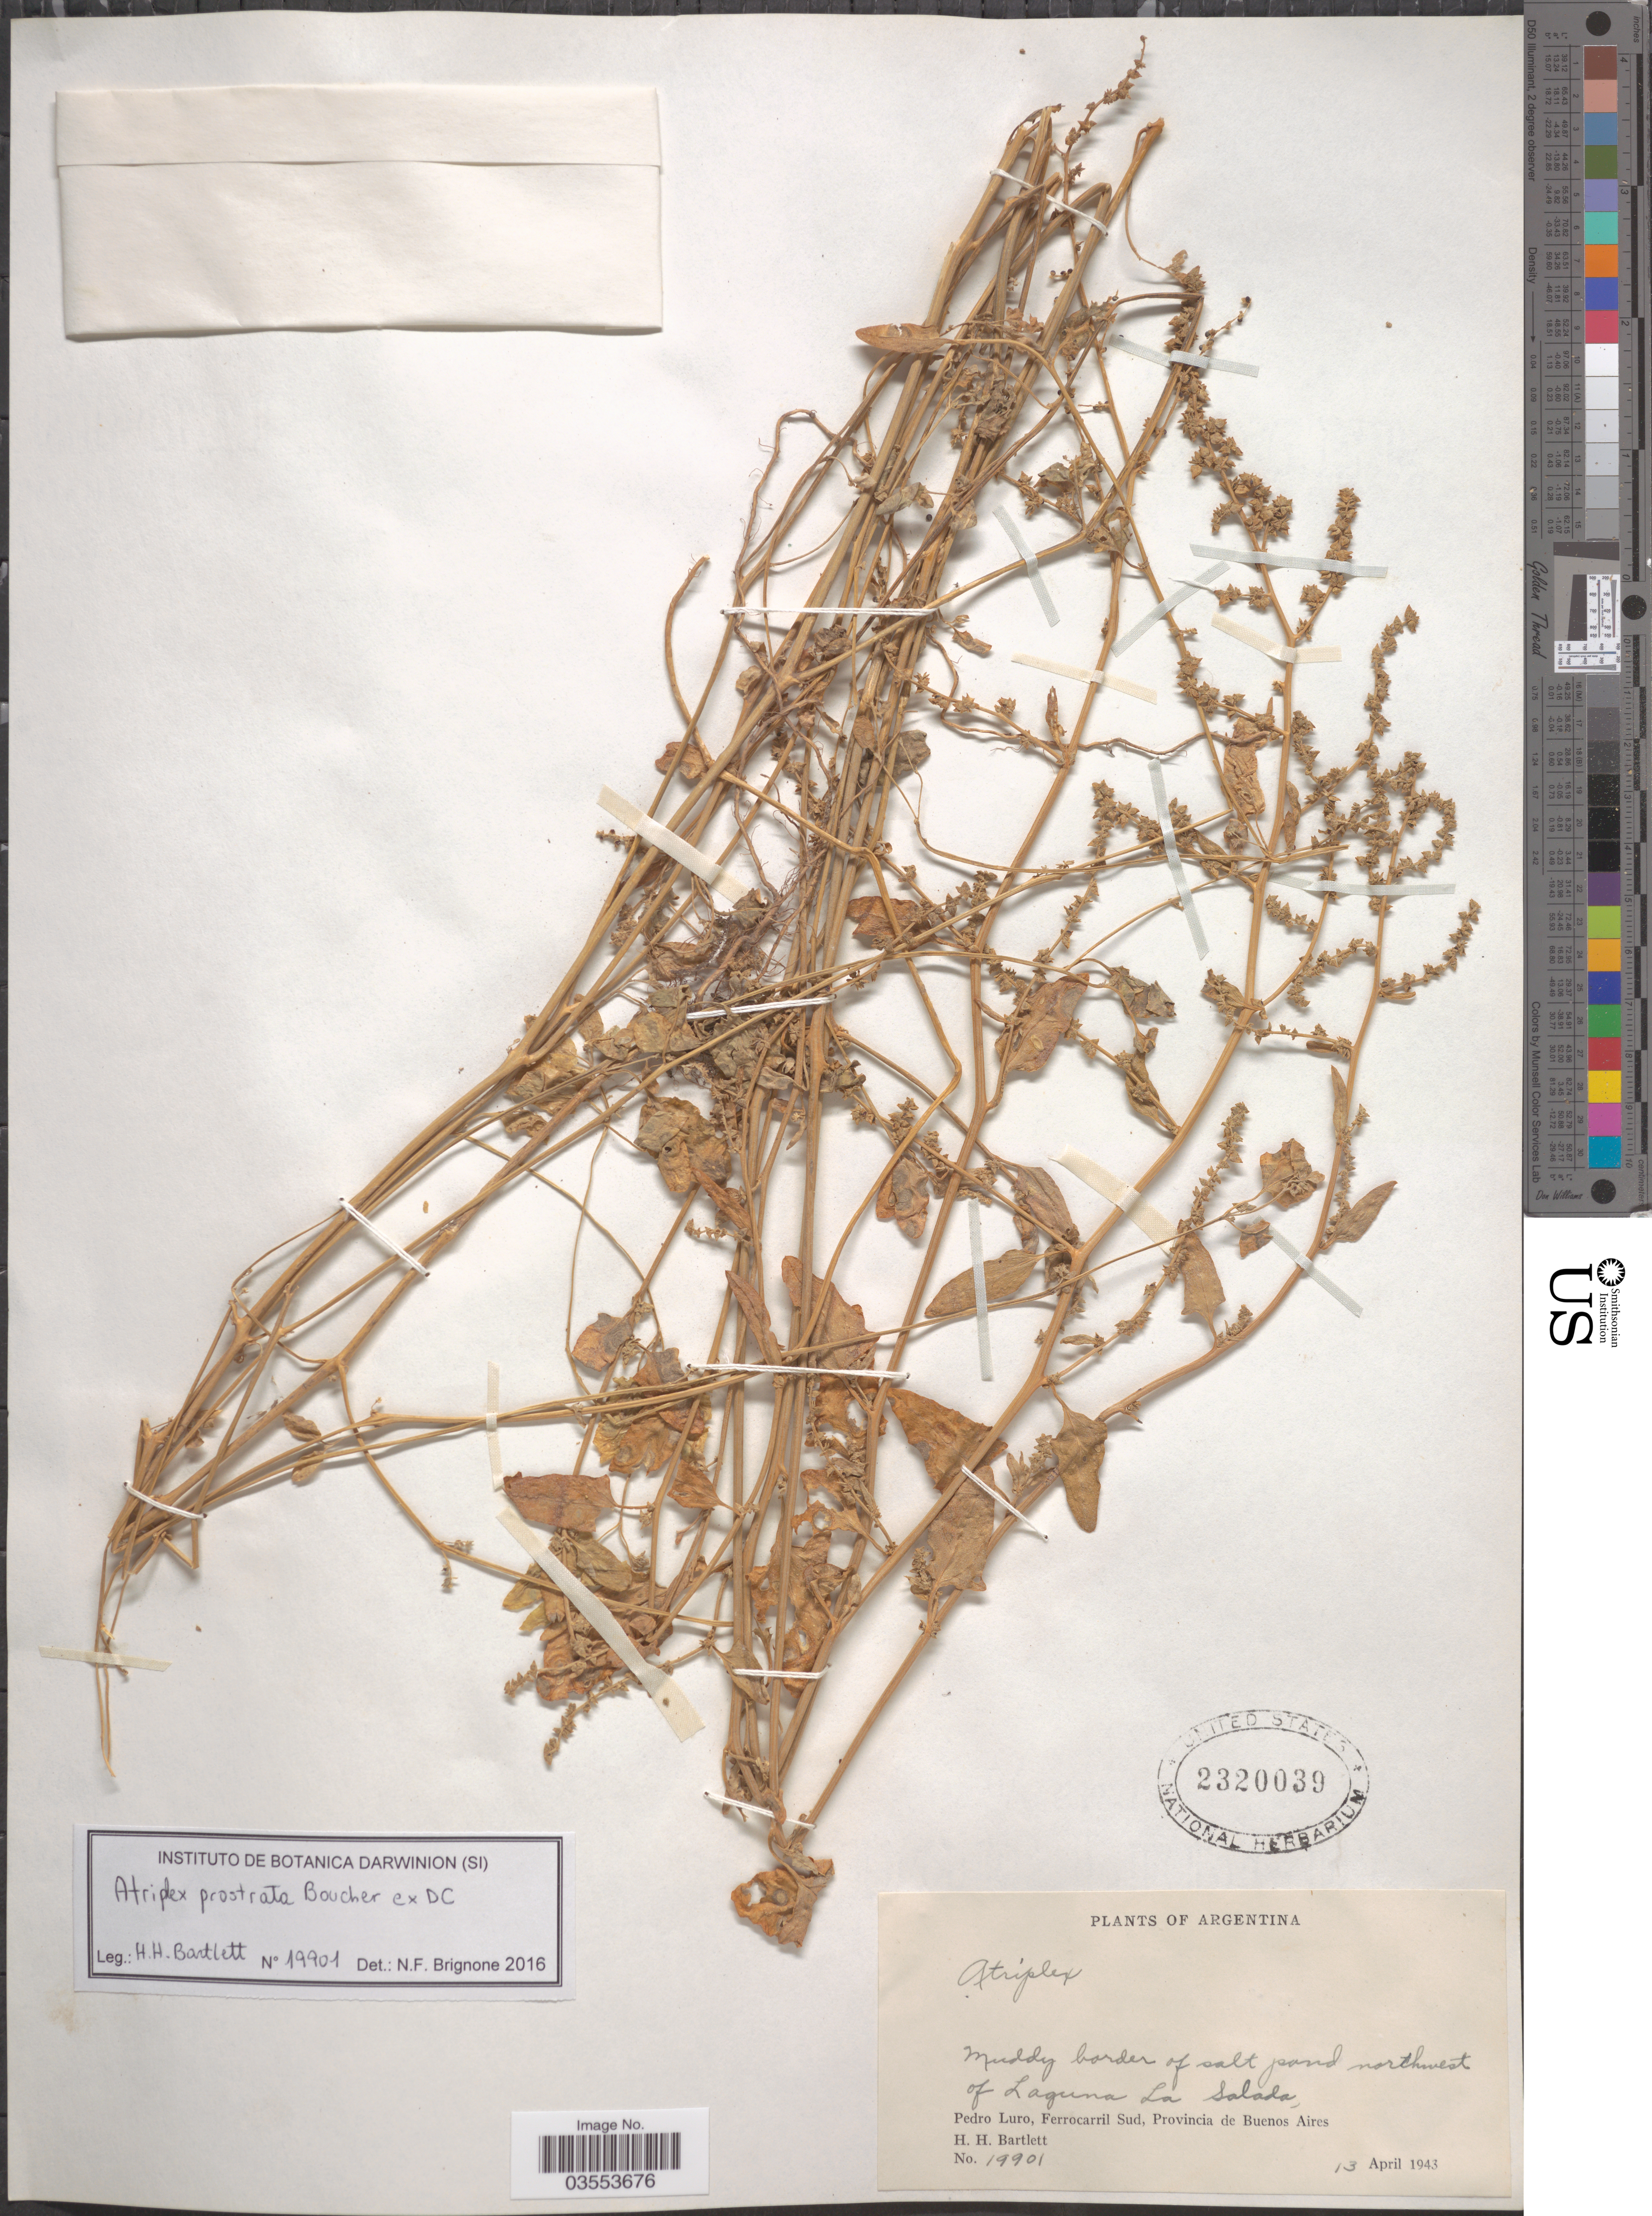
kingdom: Plantae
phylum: Tracheophyta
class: Magnoliopsida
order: Caryophyllales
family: Amaranthaceae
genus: Atriplex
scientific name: Atriplex sp.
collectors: H. H. Bartlett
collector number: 19901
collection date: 1943-04-13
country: Argentina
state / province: Buenos Aires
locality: Muddy border of salt pond northwest of Laguna La Salada, Pedro Luro, Ferrocarril Sud.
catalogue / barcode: US 2320039